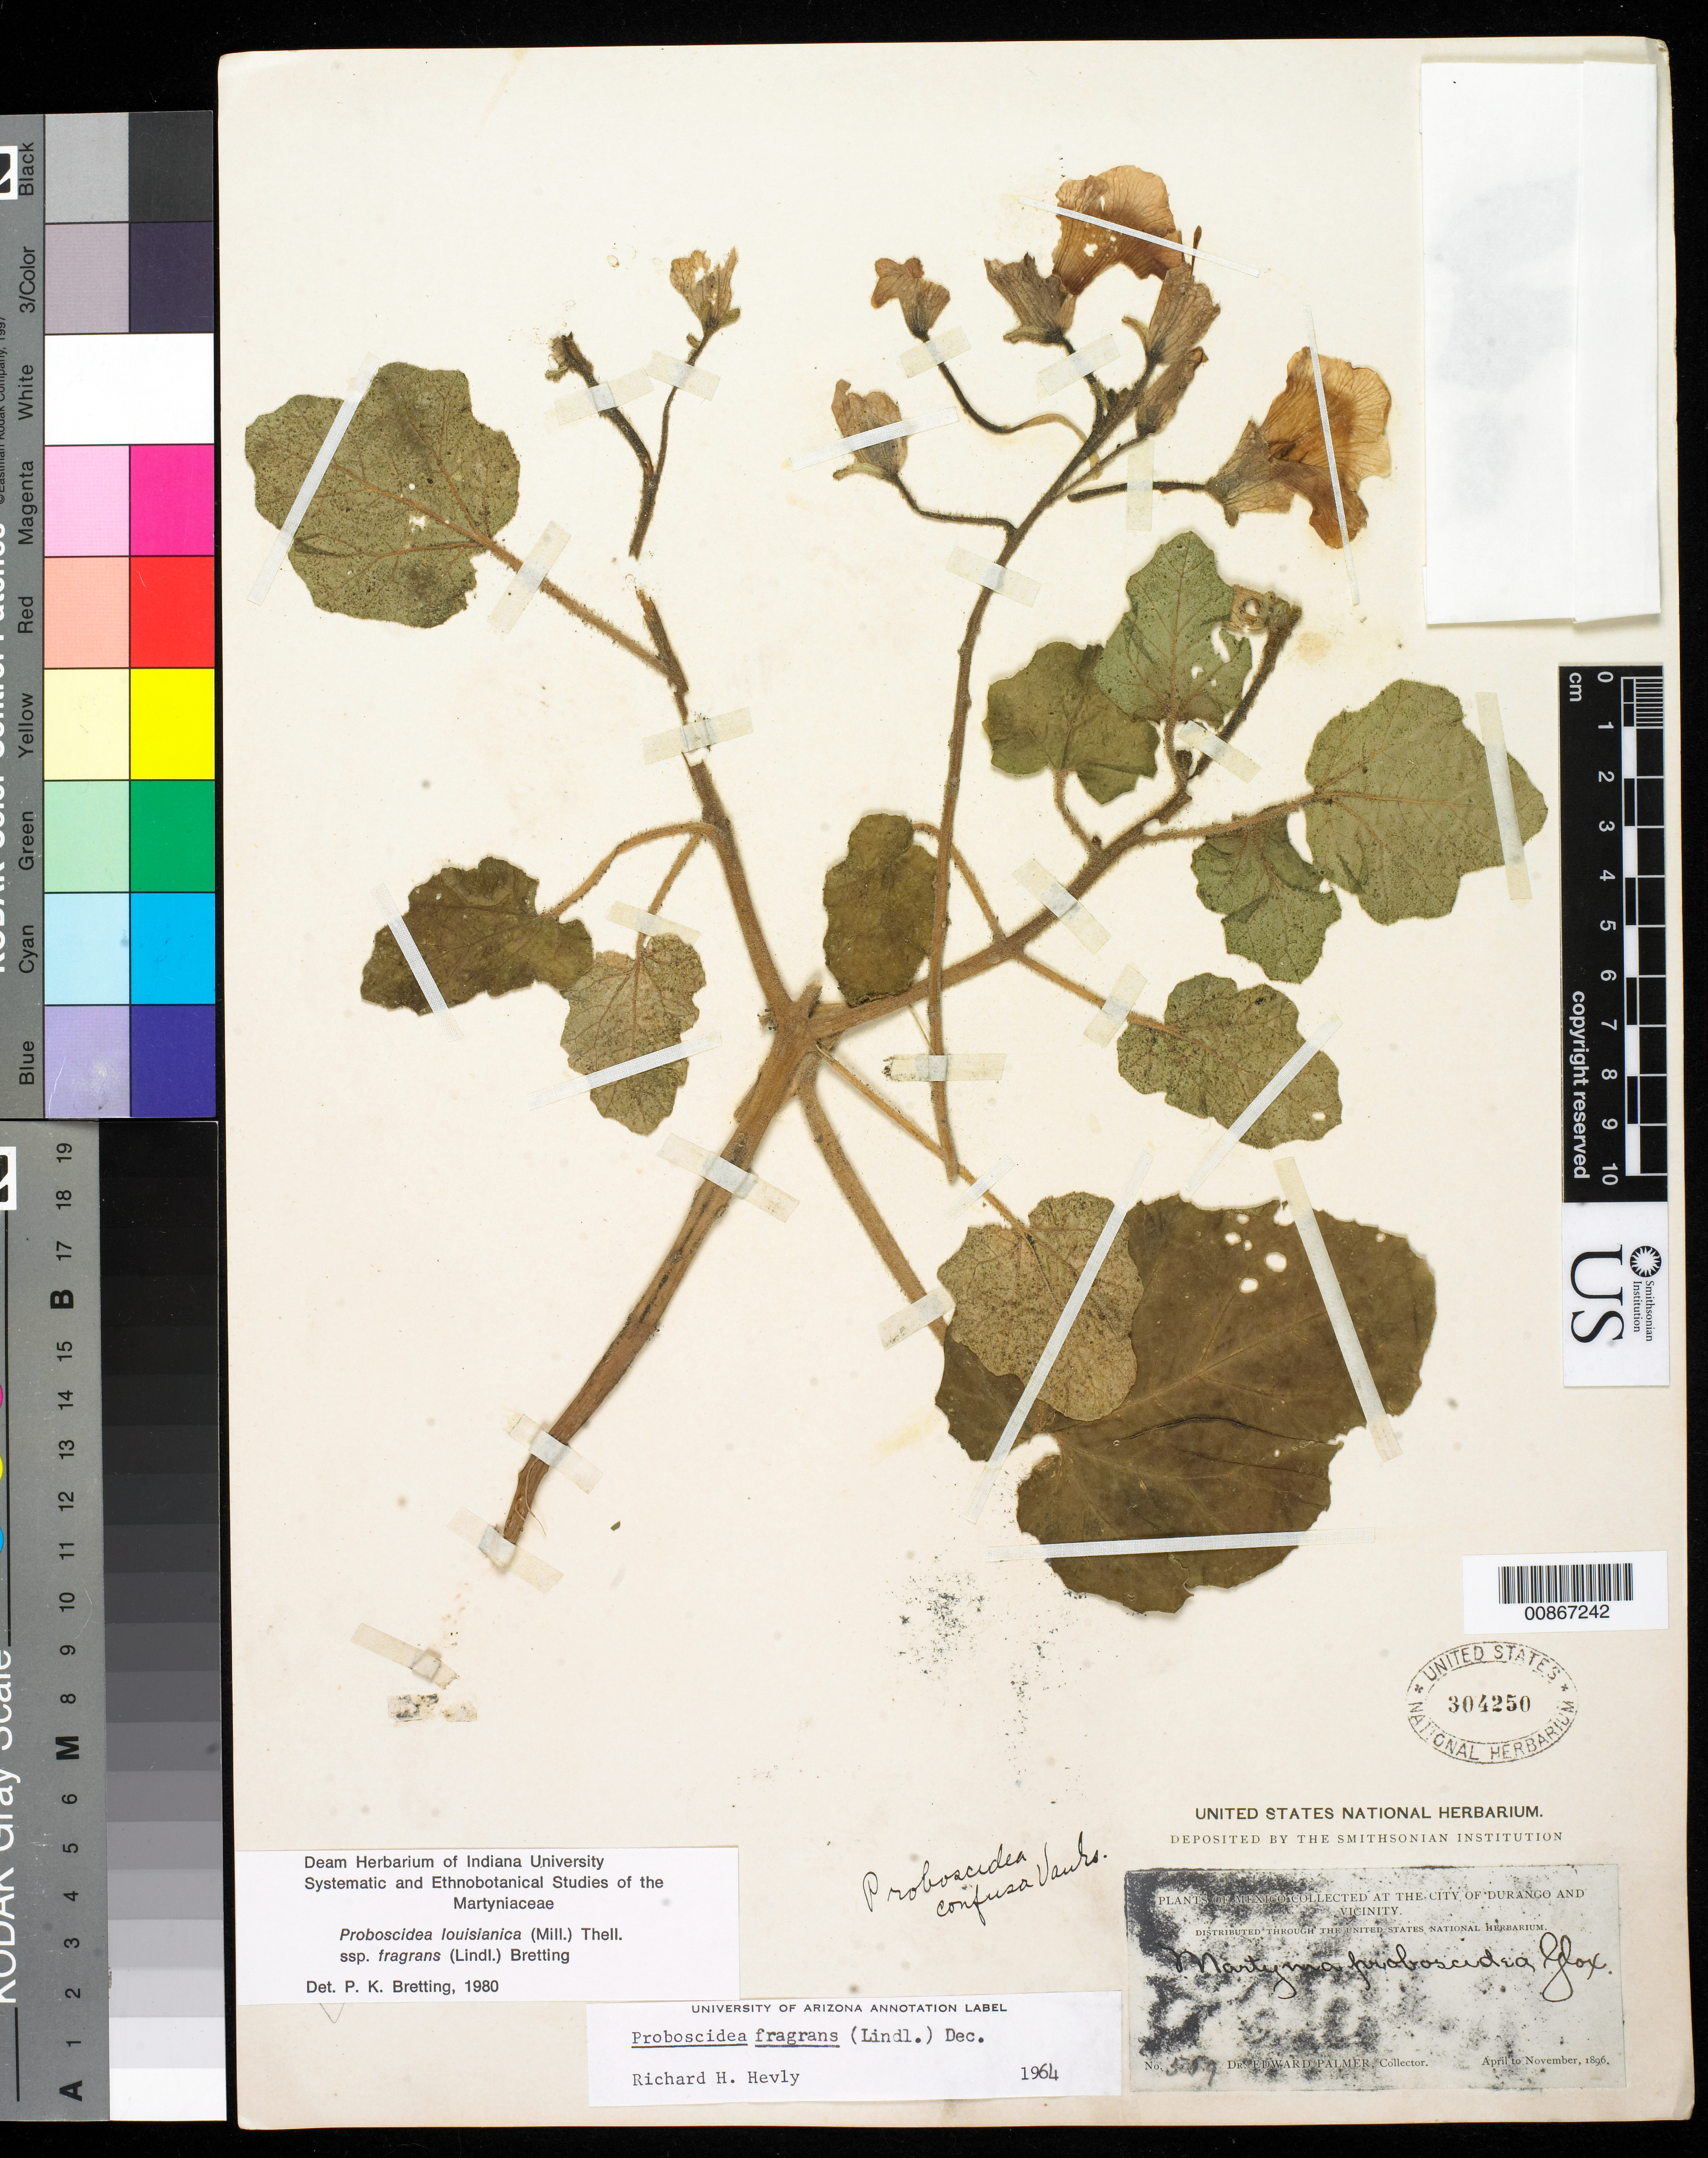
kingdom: Plantae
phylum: Tracheophyta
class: Magnoliopsida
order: Lamiales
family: Martyniaceae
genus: Proboscidea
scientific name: Proboscidea louisianica subsp. fragrans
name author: (Mill.) Thell.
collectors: E. Palmer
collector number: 559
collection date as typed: Apr 1896 to -- Nov 1896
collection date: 1896-04/1896-11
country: Mexico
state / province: Durango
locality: City of Durango and vicinity.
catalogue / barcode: US 304250